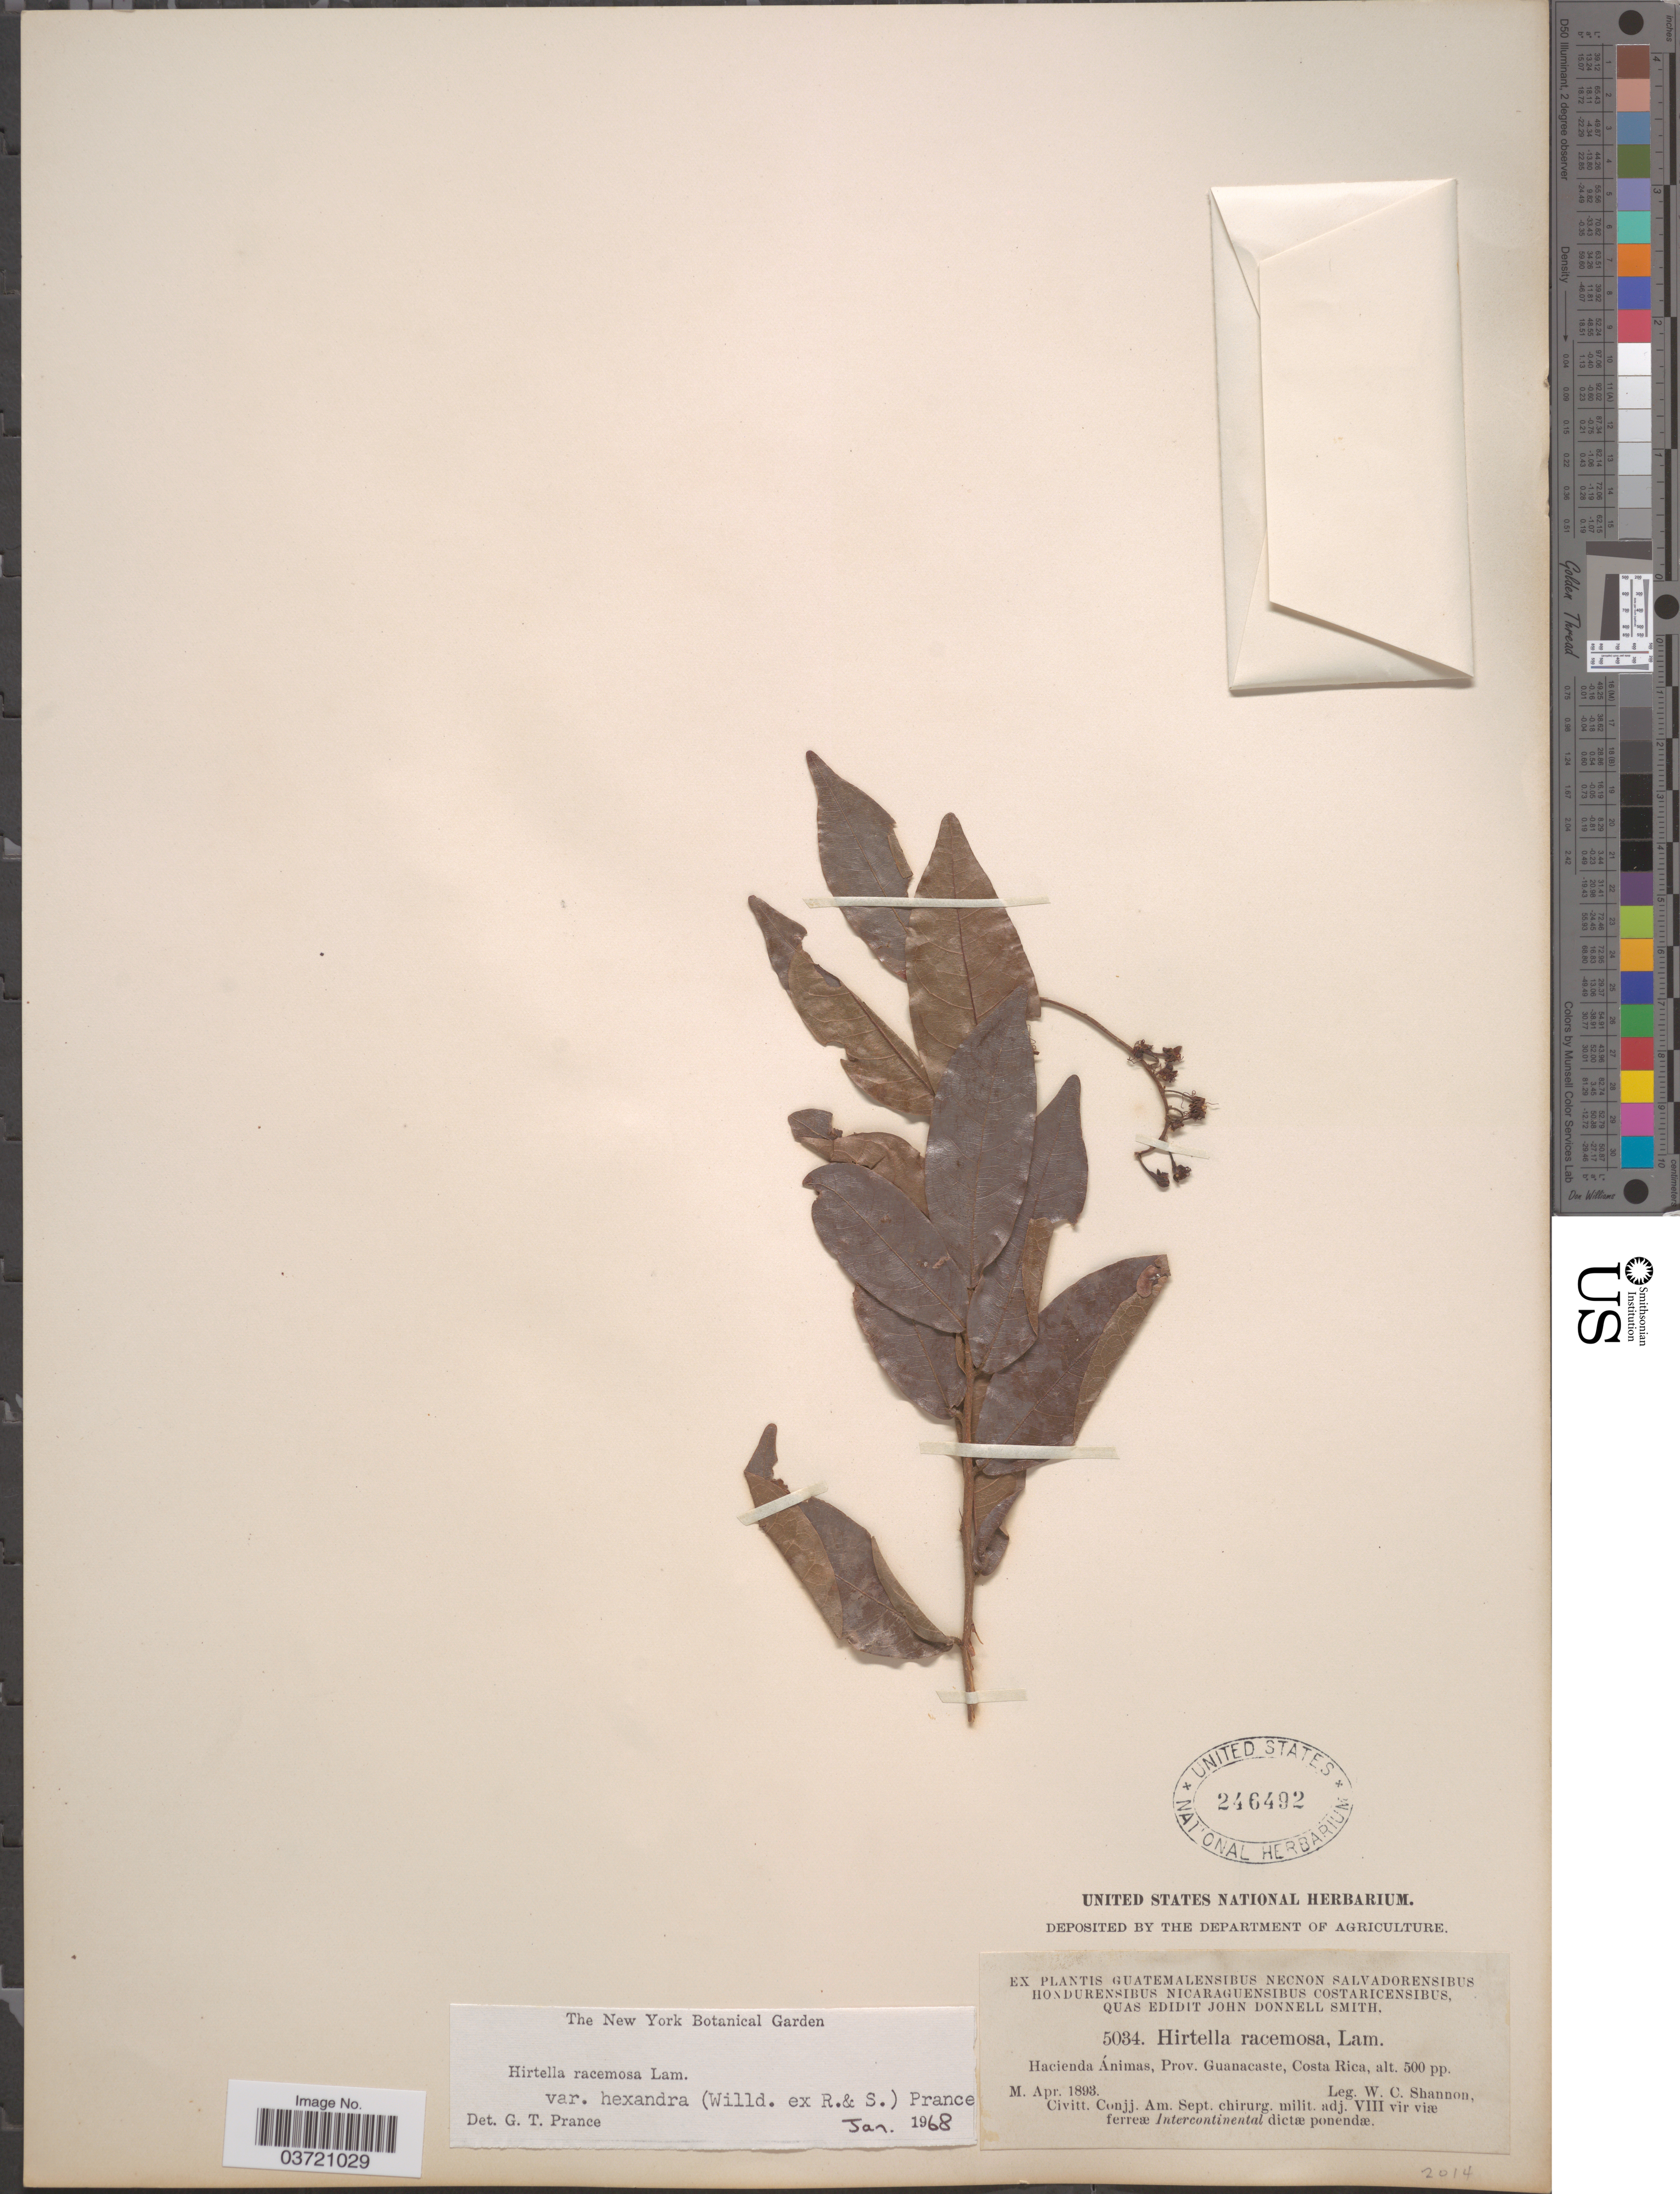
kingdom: Plantae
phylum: Tracheophyta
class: Magnoliopsida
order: Malpighiales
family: Chrysobalanaceae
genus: Hirtella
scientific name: Hirtella racemosa var. hexandra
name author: (Willd. ex Roem. & Schult.) Prance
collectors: W. C. Shannon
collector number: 5034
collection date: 1893-04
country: Costa Rica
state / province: Guanacaste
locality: Hacienda Ánimas.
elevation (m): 152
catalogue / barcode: US 246492